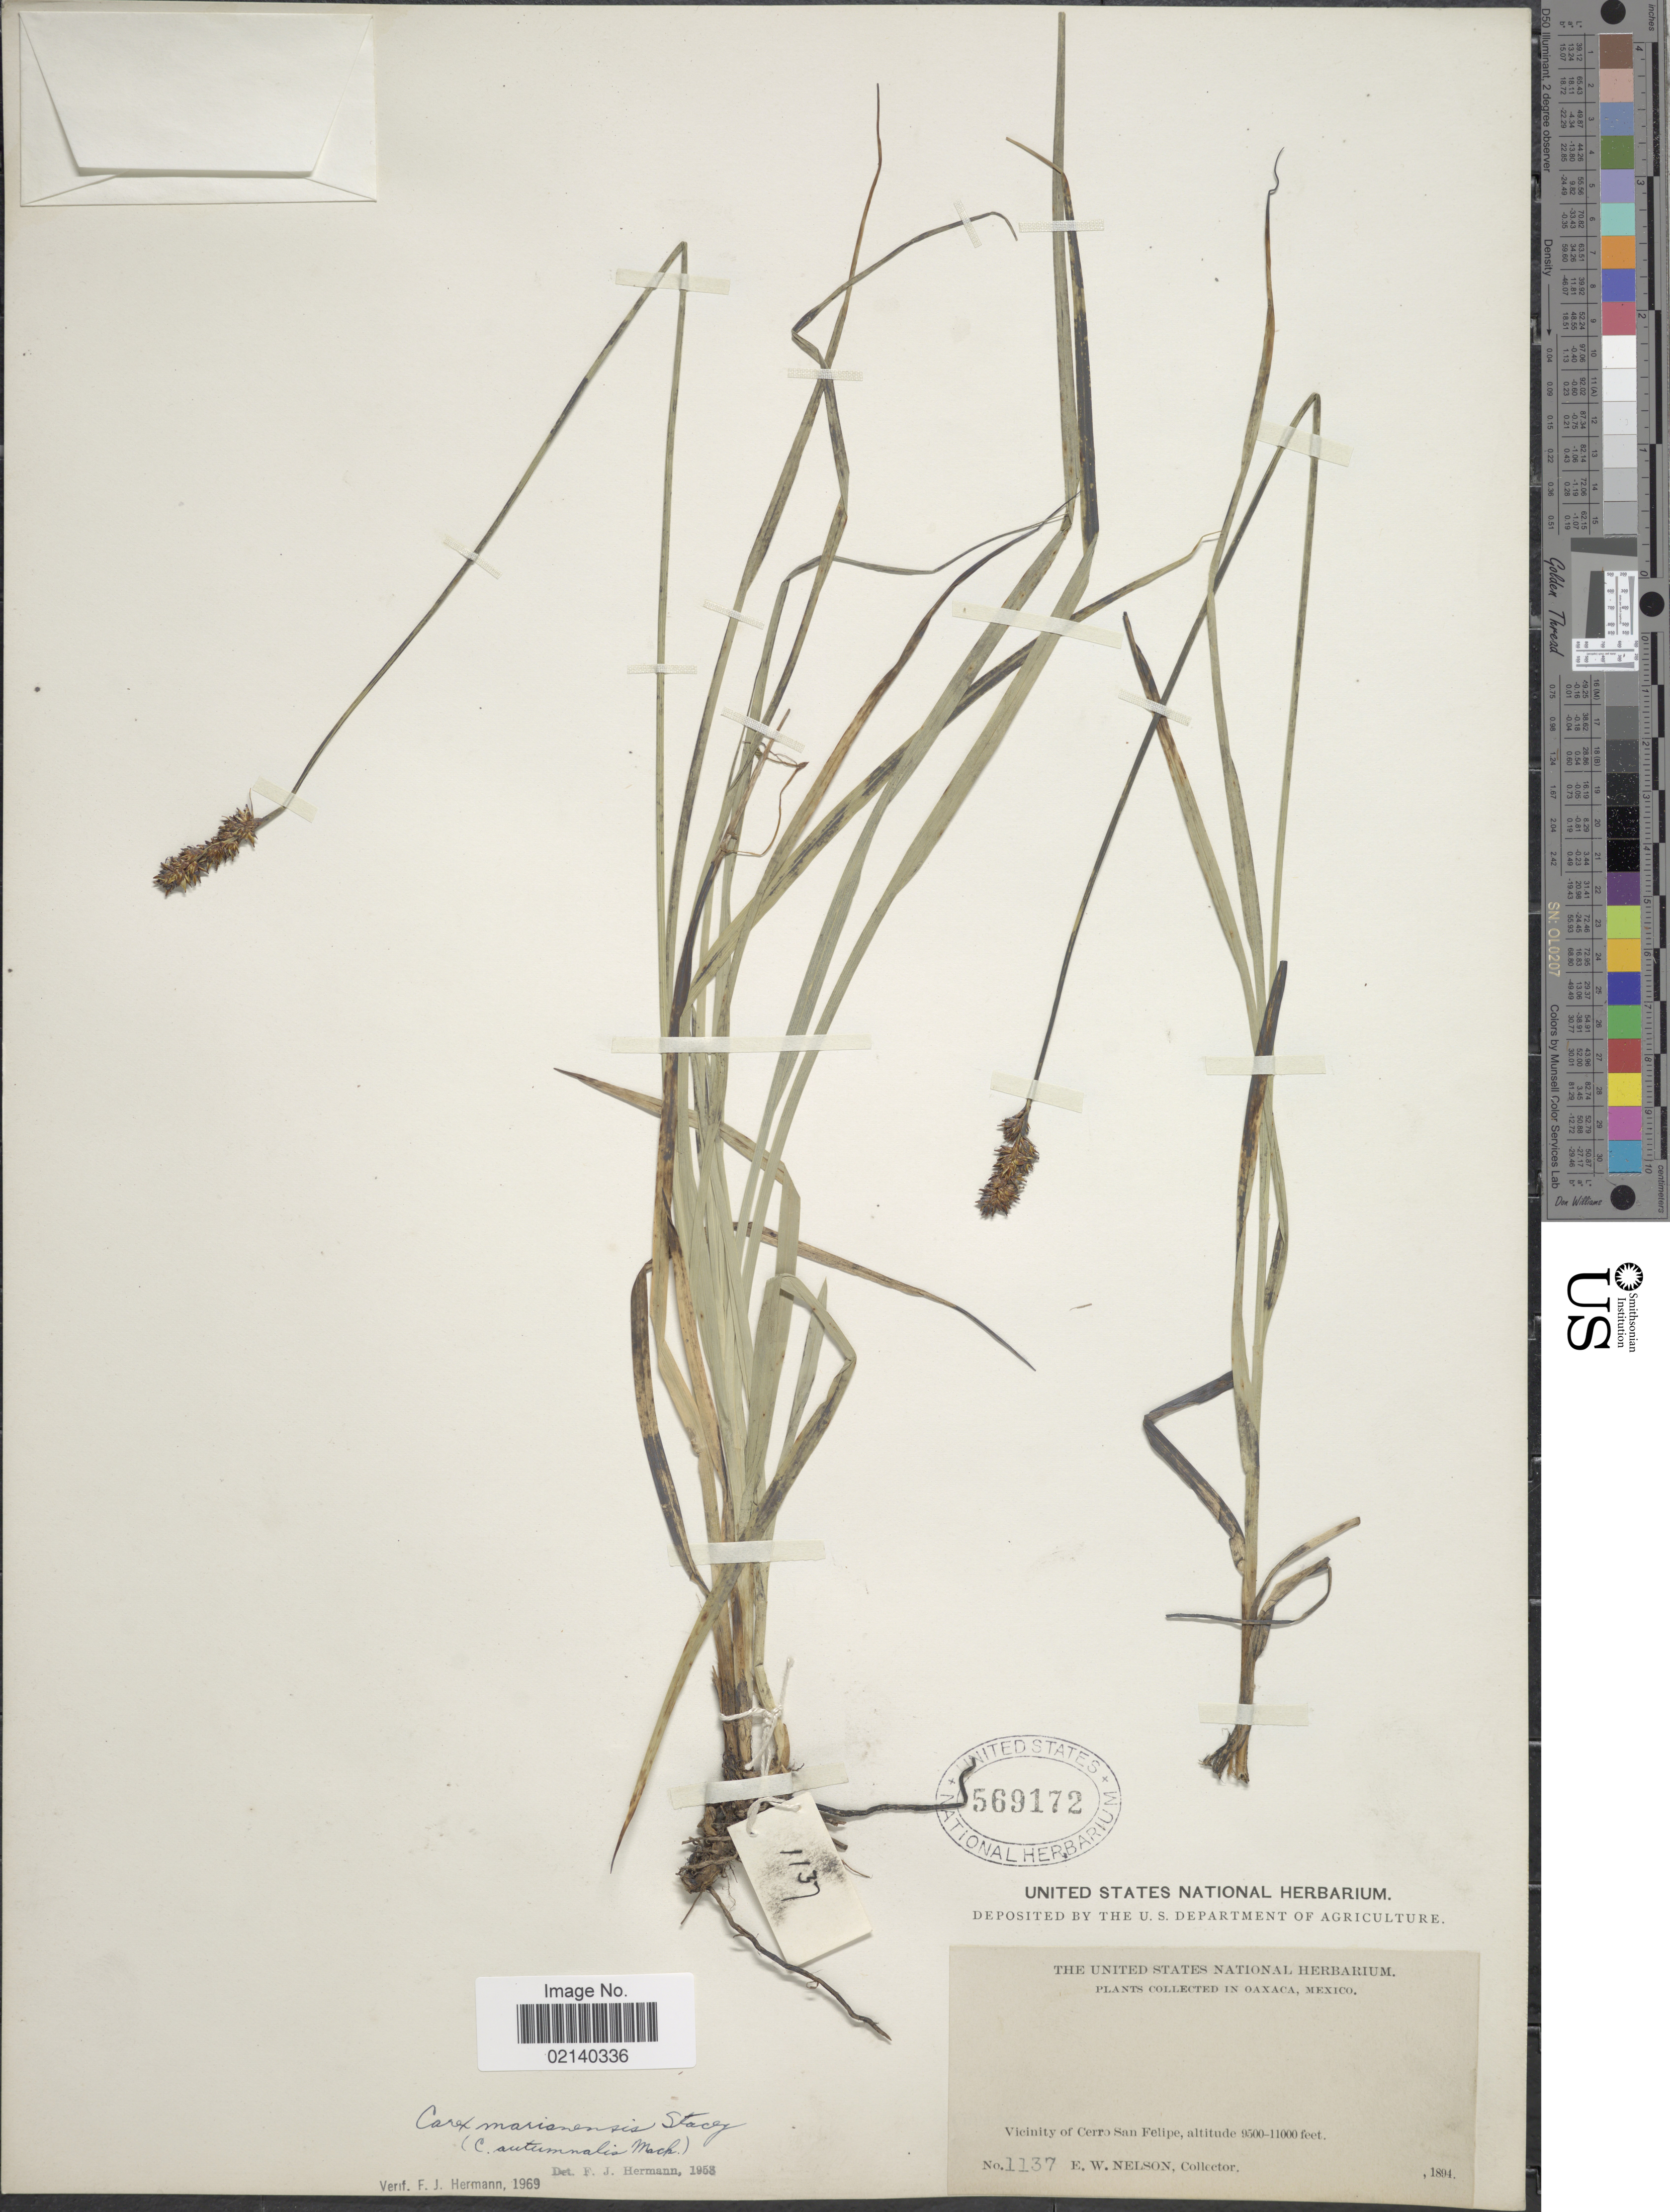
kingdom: Plantae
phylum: Tracheophyta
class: Liliopsida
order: Poales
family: Cyperaceae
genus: Carex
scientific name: Carex marianensis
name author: Stacey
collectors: E. W. Nelson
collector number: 1137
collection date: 1894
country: Mexico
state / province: Oaxaca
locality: Vicinity of Cerro San Felipe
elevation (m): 2896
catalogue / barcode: US 569172